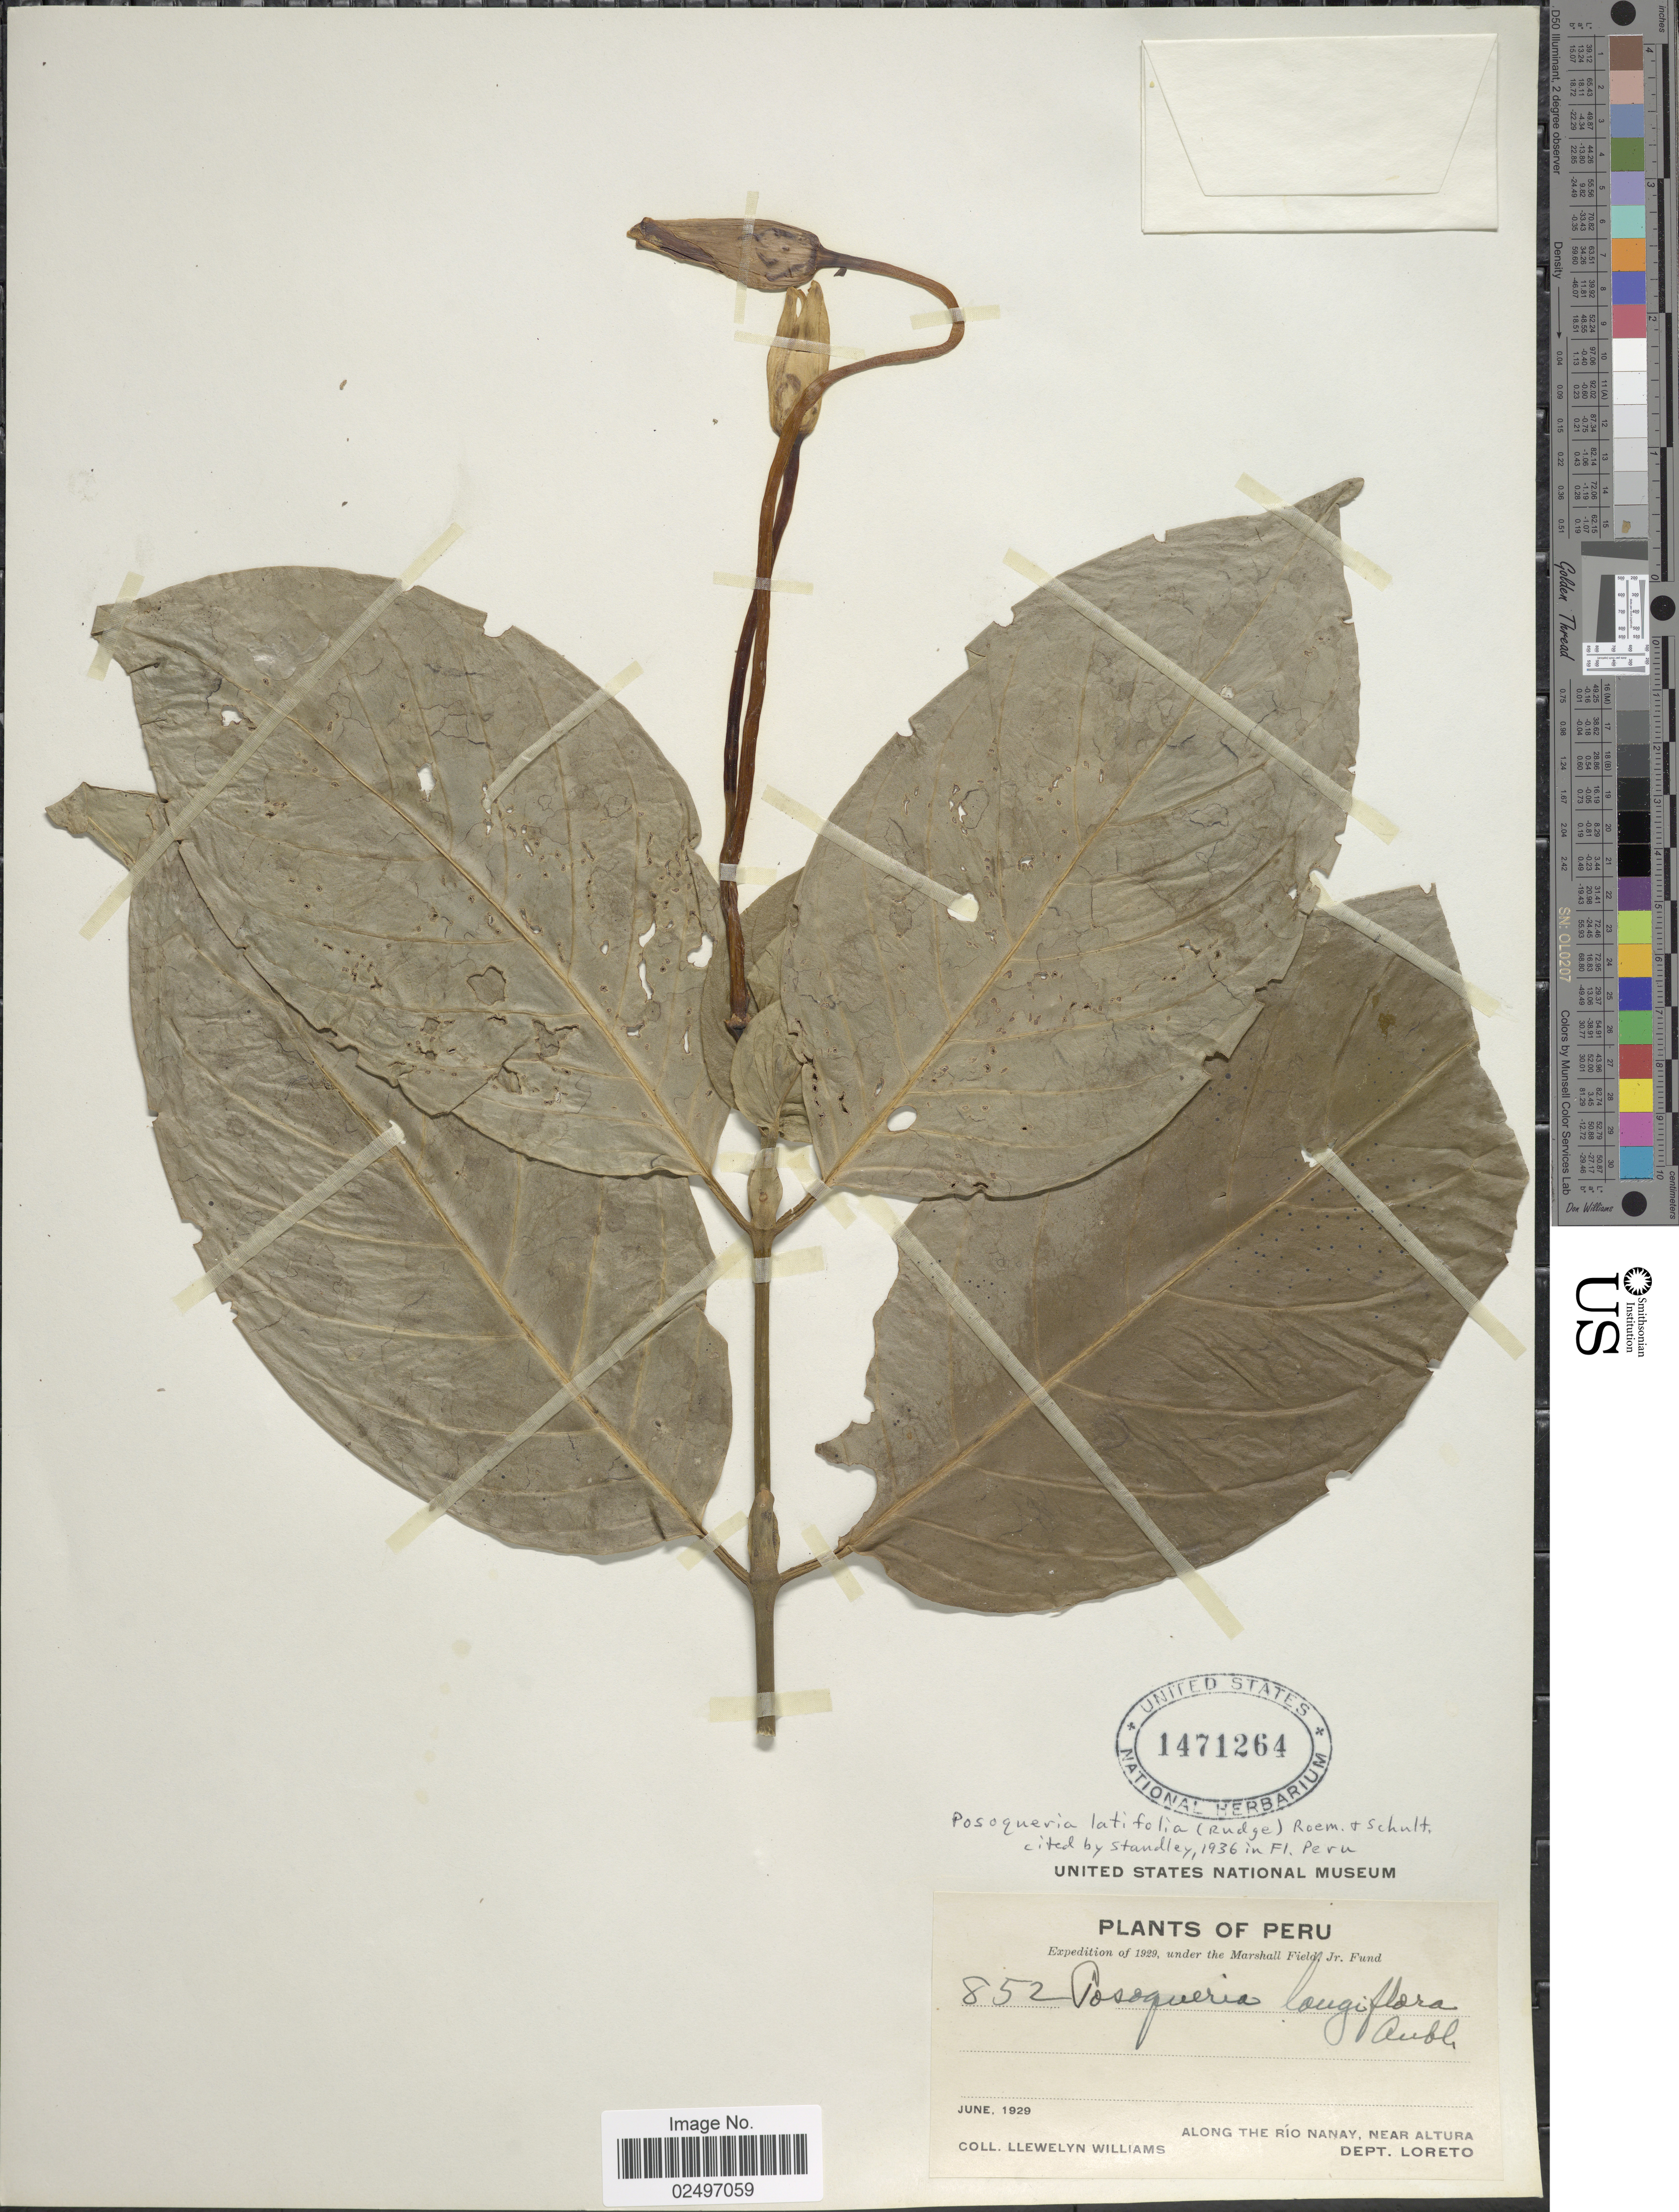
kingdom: Plantae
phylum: Tracheophyta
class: Magnoliopsida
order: Gentianales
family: Rubiaceae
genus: Posoqueria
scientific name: Posoqueria latifolia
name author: (Rudge) Roem. & Schult.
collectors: Ll. Williams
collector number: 852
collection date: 1929-06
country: Peru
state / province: Loreto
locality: Along The Río Nanay, near Altura, Dept. Loreto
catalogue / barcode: US 1471264